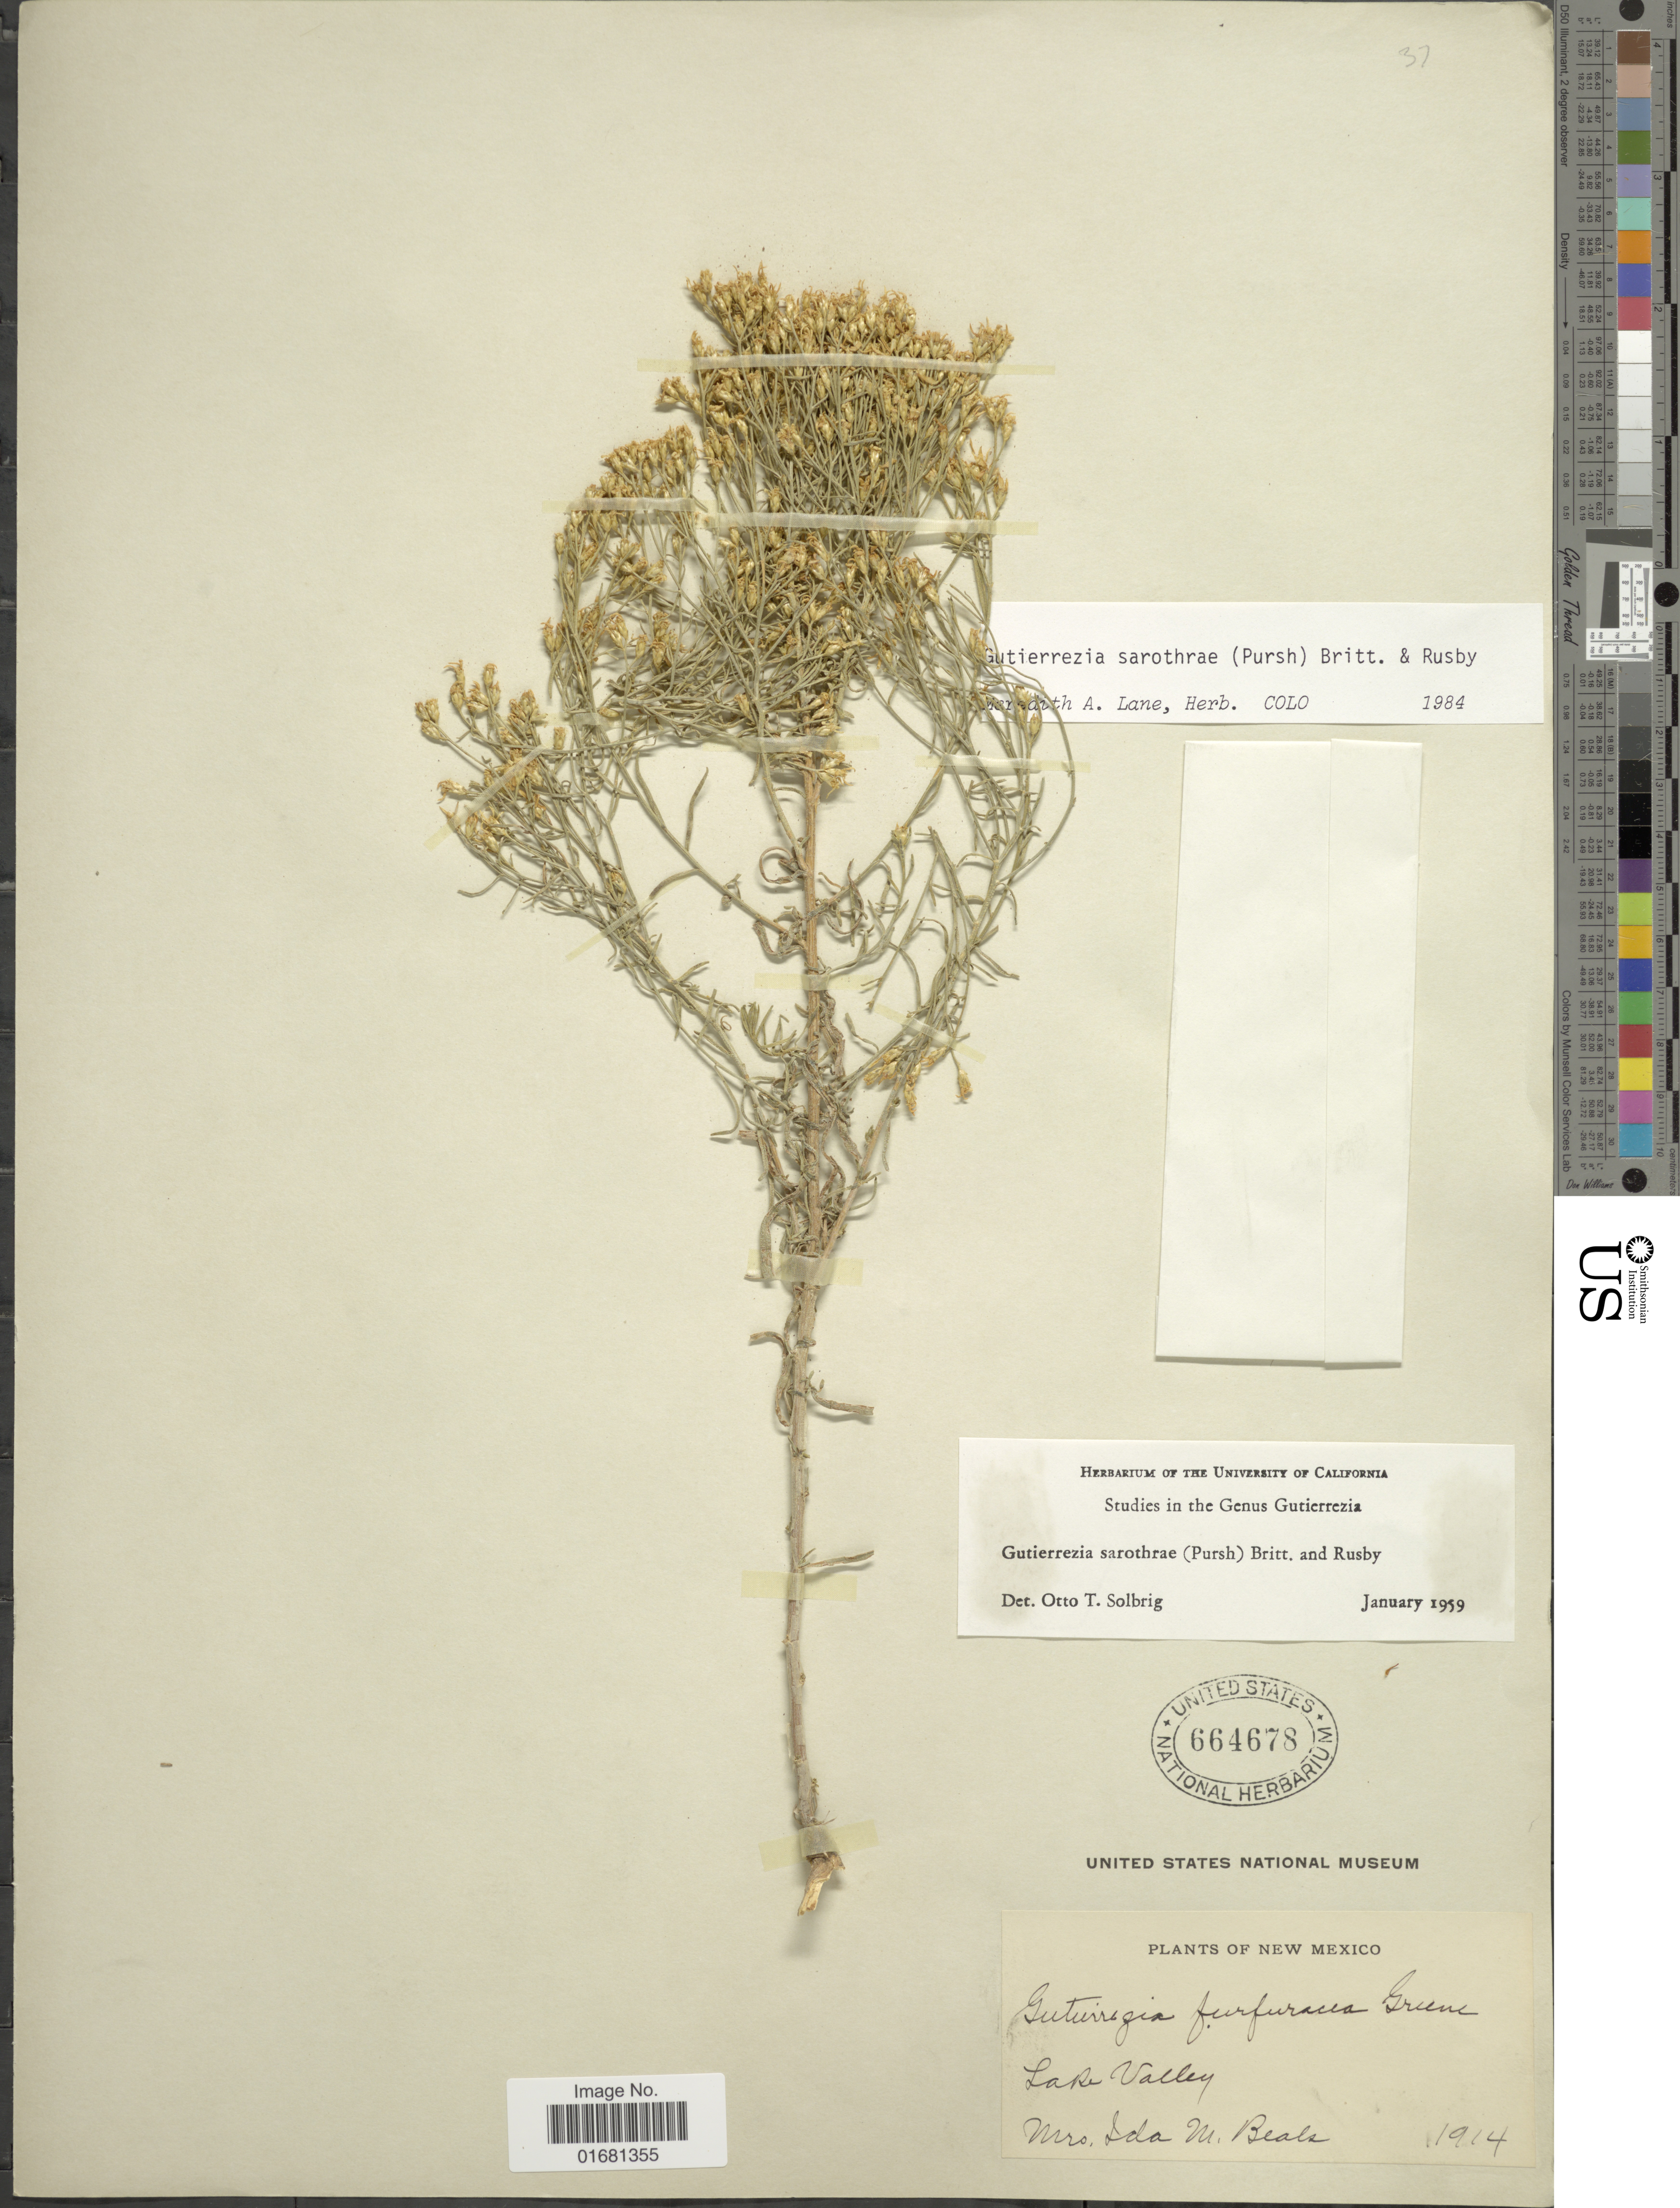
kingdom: Plantae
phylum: Tracheophyta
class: Magnoliopsida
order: Asterales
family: Asteraceae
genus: Gutierrezia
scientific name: Gutierrezia sarothrae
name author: (Pursh) Britton & Rusby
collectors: I. M. Beals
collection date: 1914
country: United States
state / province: New Mexico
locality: Lake Valley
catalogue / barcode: US 664678